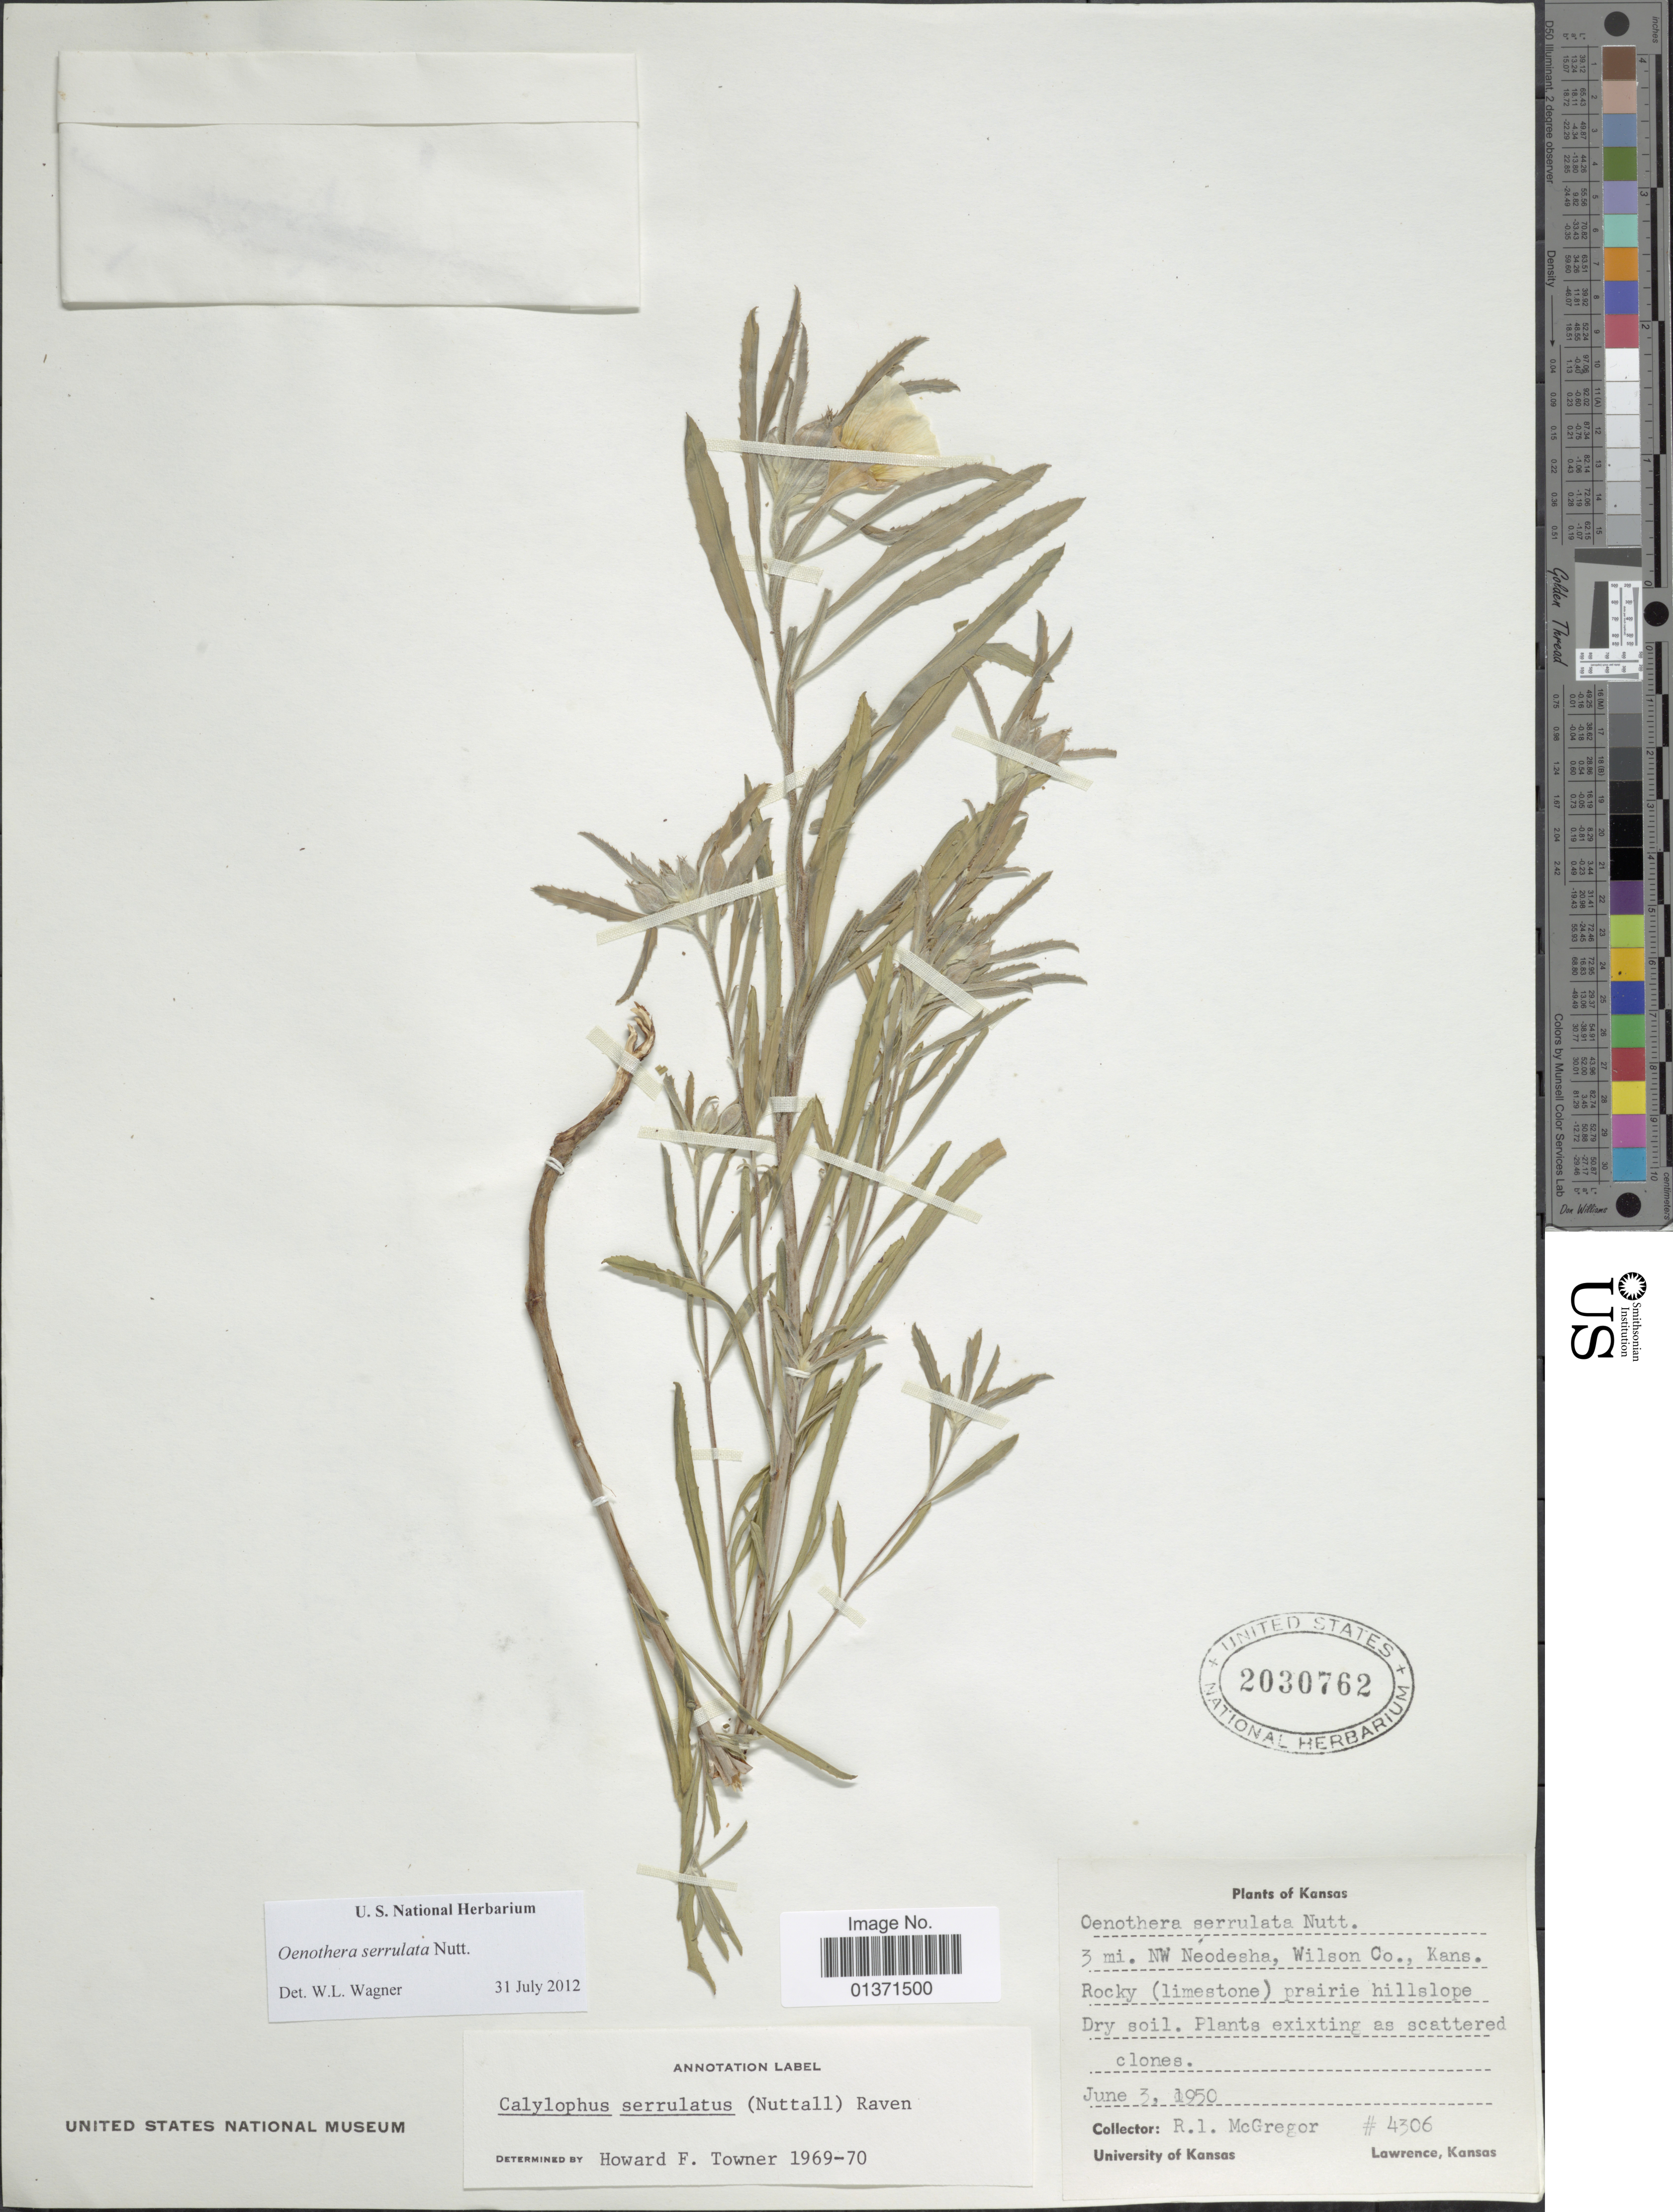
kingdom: Plantae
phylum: Tracheophyta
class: Magnoliopsida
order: Myrtales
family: Onagraceae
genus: Oenothera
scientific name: Oenothera serrulata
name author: Nutt.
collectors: R. McGregor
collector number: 4306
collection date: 1950-06-03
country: United States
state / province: Kansas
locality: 3 mi. NW Neodesha, Wilson Co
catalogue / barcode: US 2030762